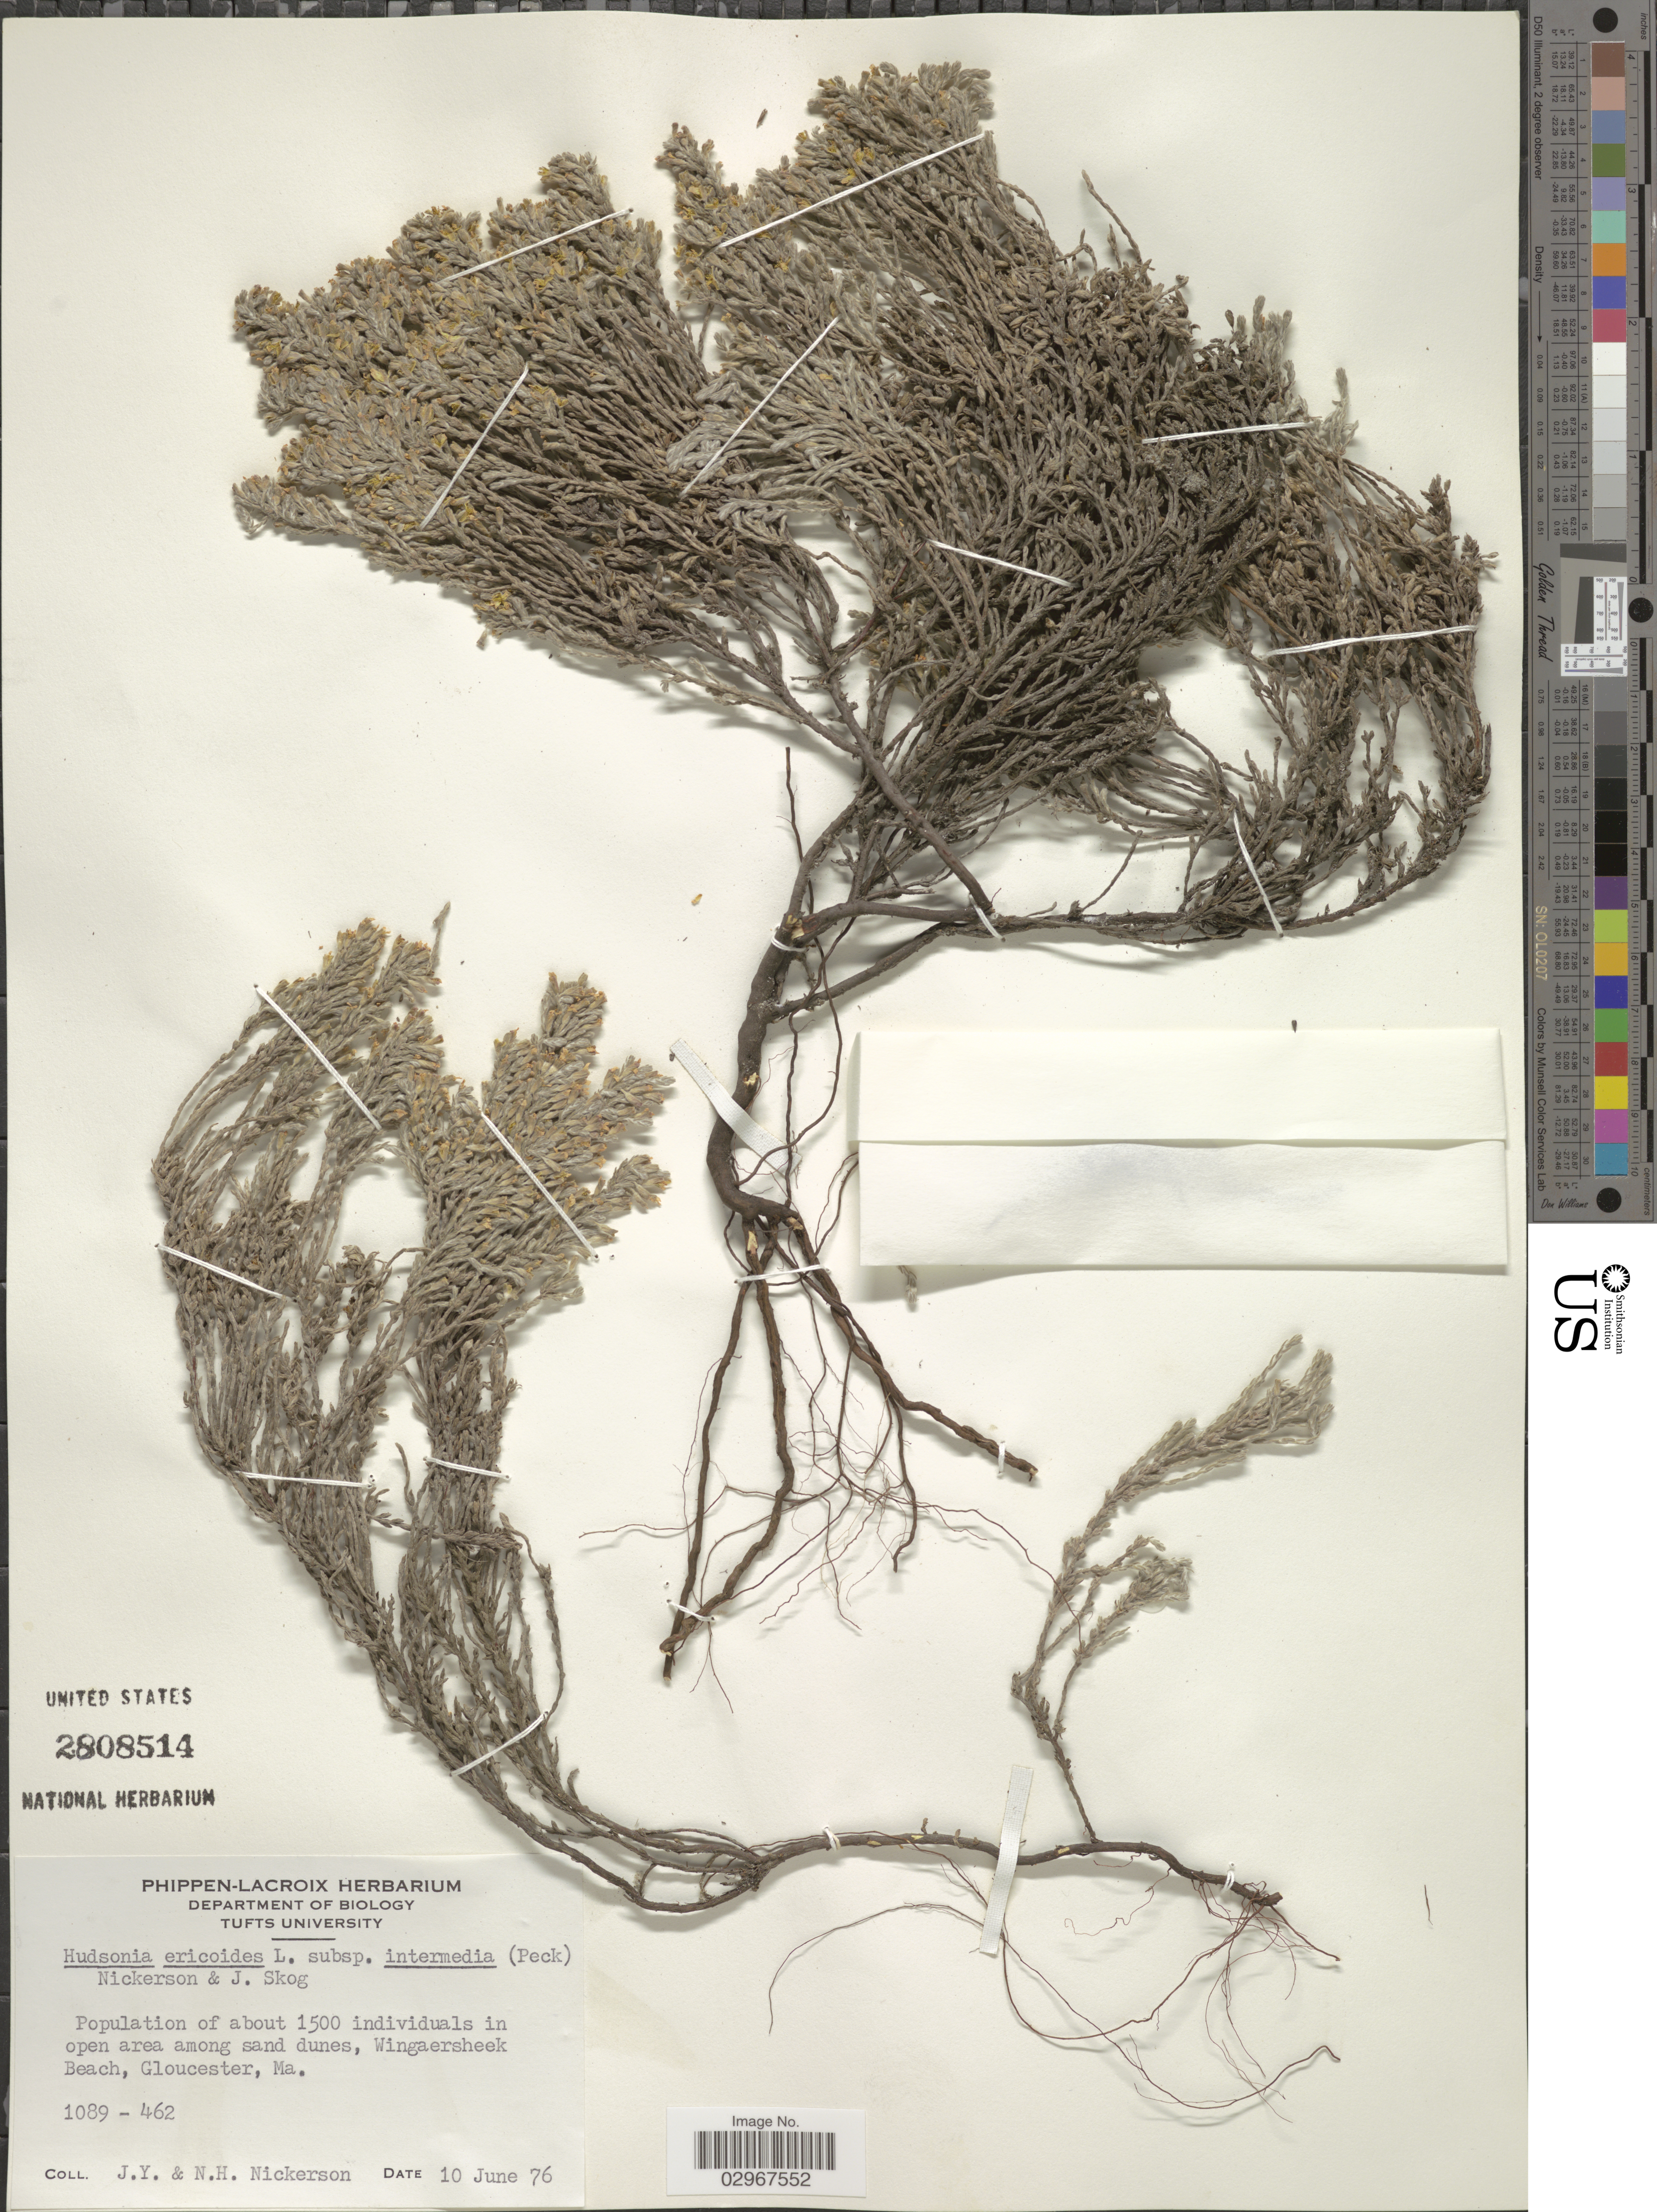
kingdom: Plantae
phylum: Tracheophyta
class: Magnoliopsida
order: Malvales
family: Cistaceae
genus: Hudsonia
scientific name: Hudsonia ericoides subsp. intermedia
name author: (Peck) N.H. Nick. & J.E. Skog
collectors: J. Nickerson & N. Nickerson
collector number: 1089-462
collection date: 1976-06-10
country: United States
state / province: Massachusetts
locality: In open area among sand dunes, Wingaersheek Beach, Gloucester, Ma.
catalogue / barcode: US 2808514